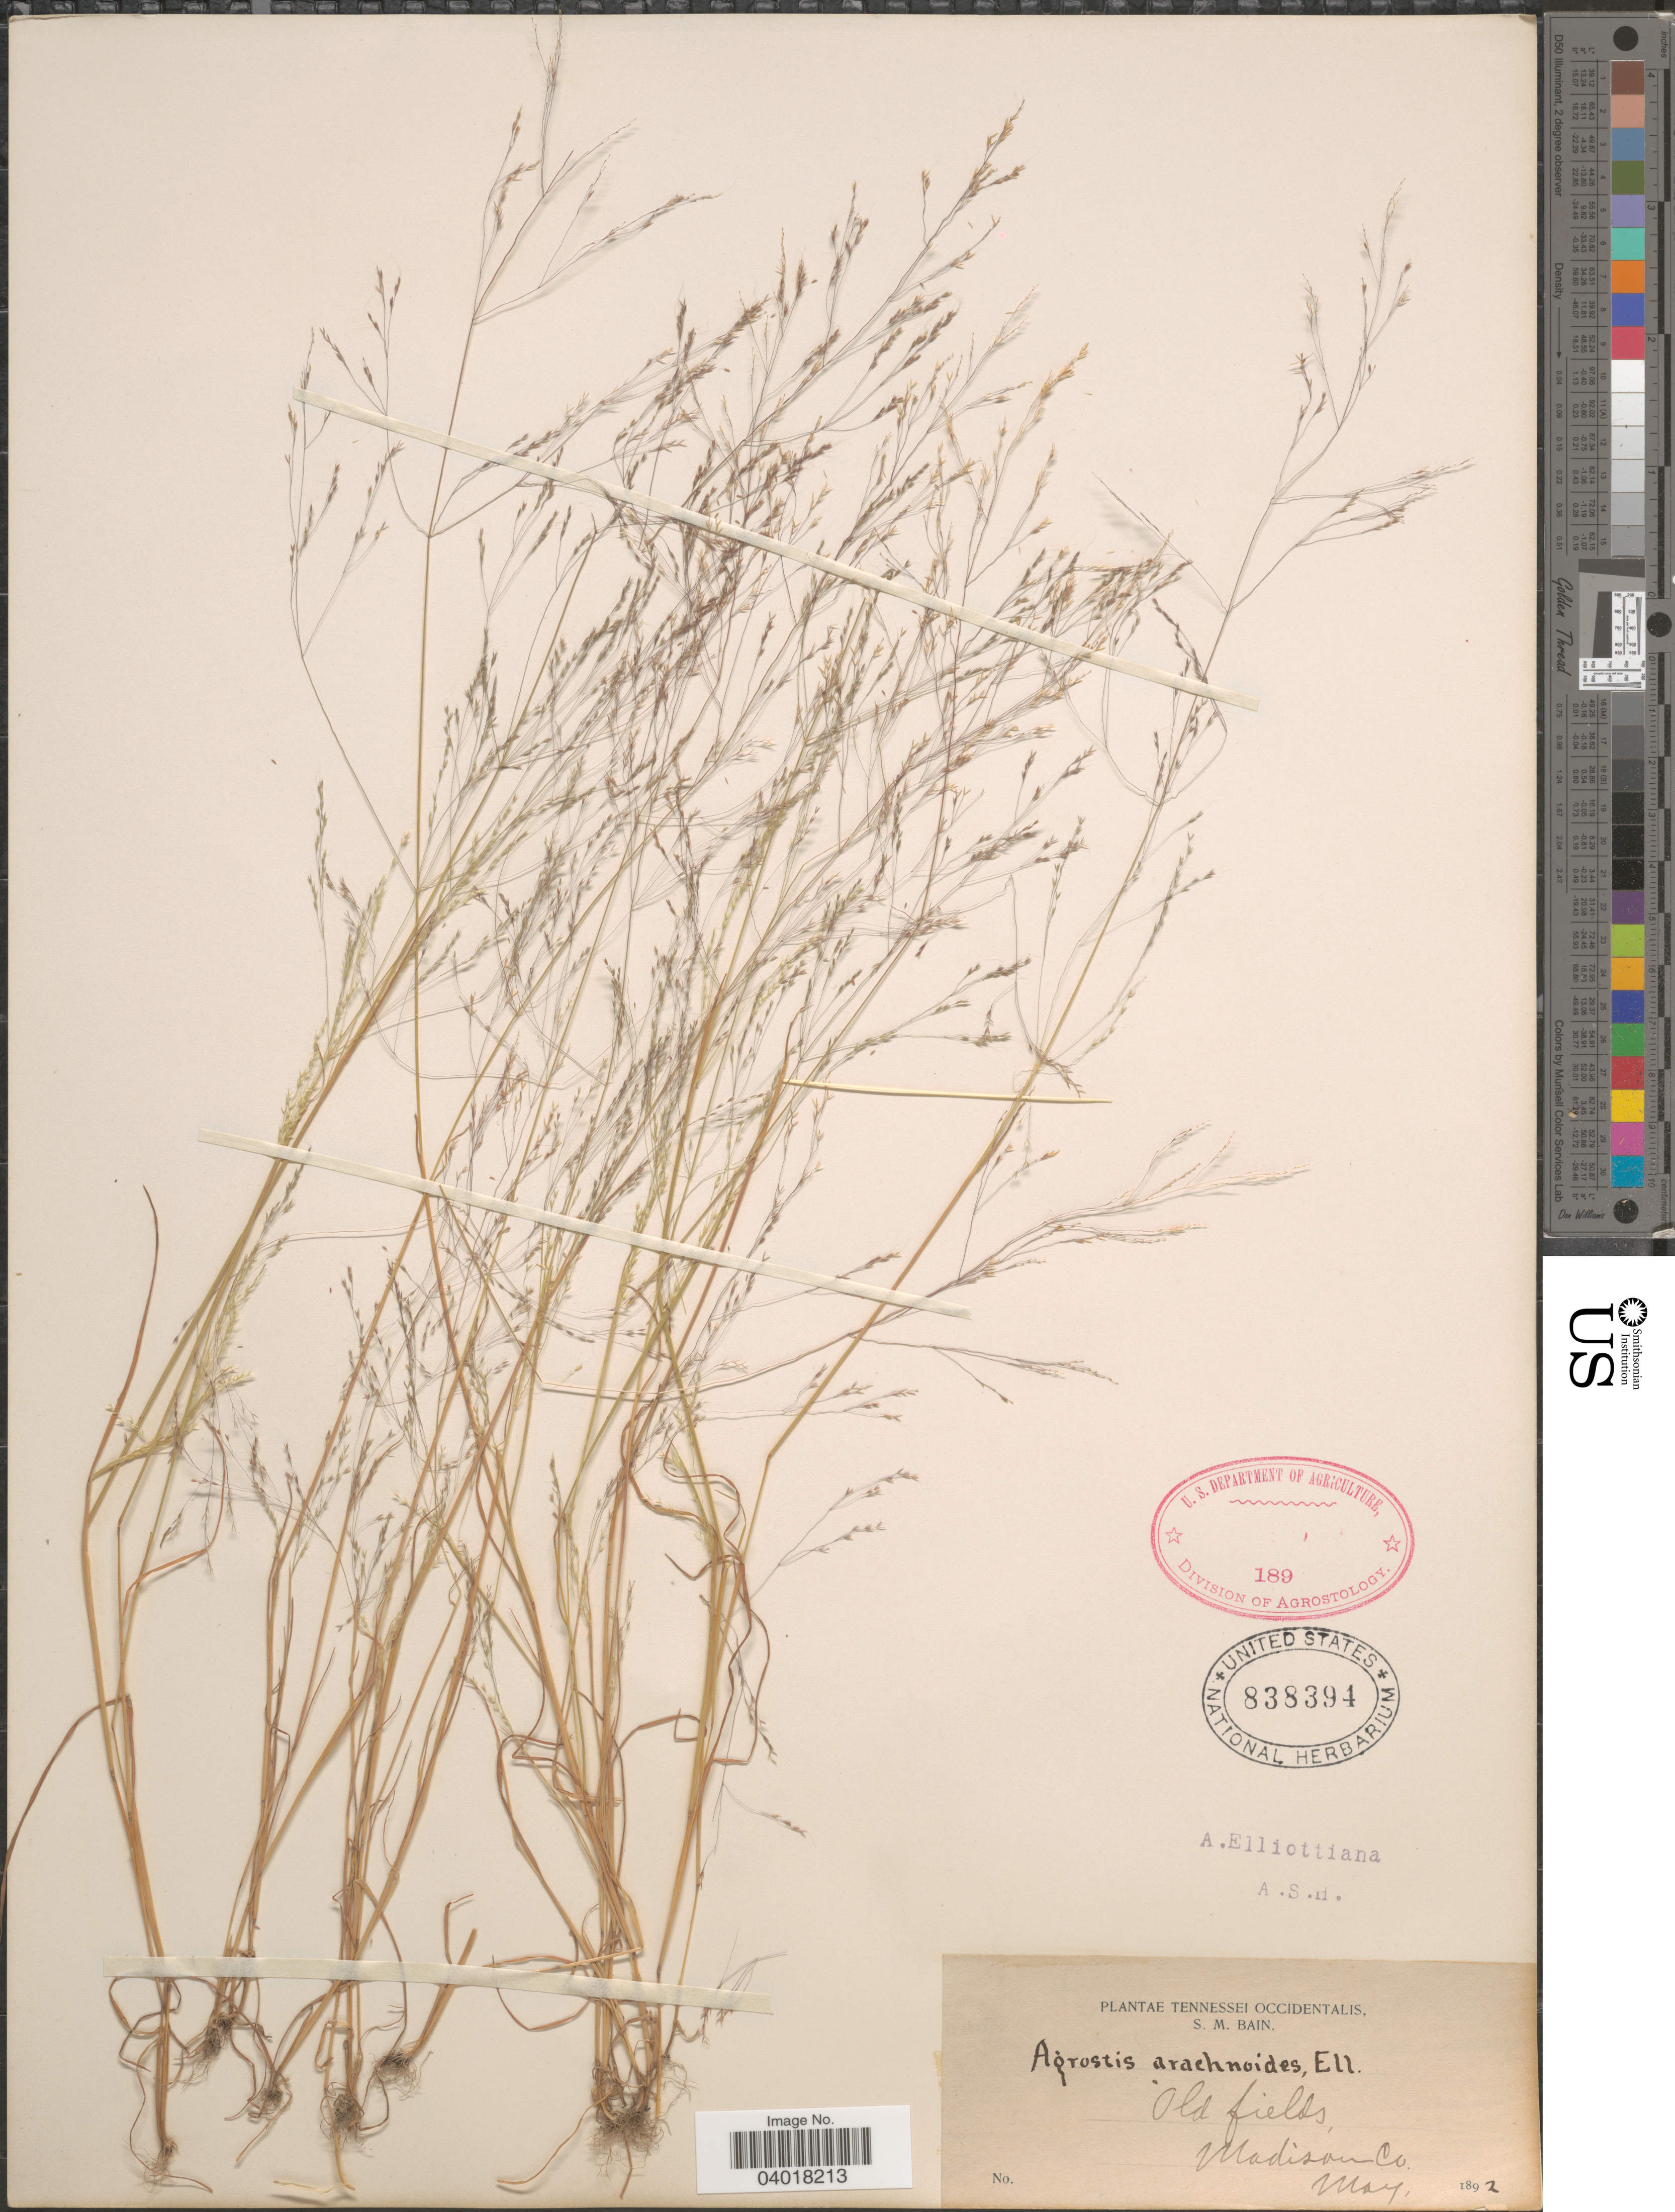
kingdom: Plantae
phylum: Tracheophyta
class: Liliopsida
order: Poales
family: Poaceae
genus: Agrostis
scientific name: Agrostis elliottiana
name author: Schult.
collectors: S. M. Bain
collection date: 1892-05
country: United States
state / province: Tennessee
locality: Tennessei Occidentalis. Madison Co.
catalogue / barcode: US 838394